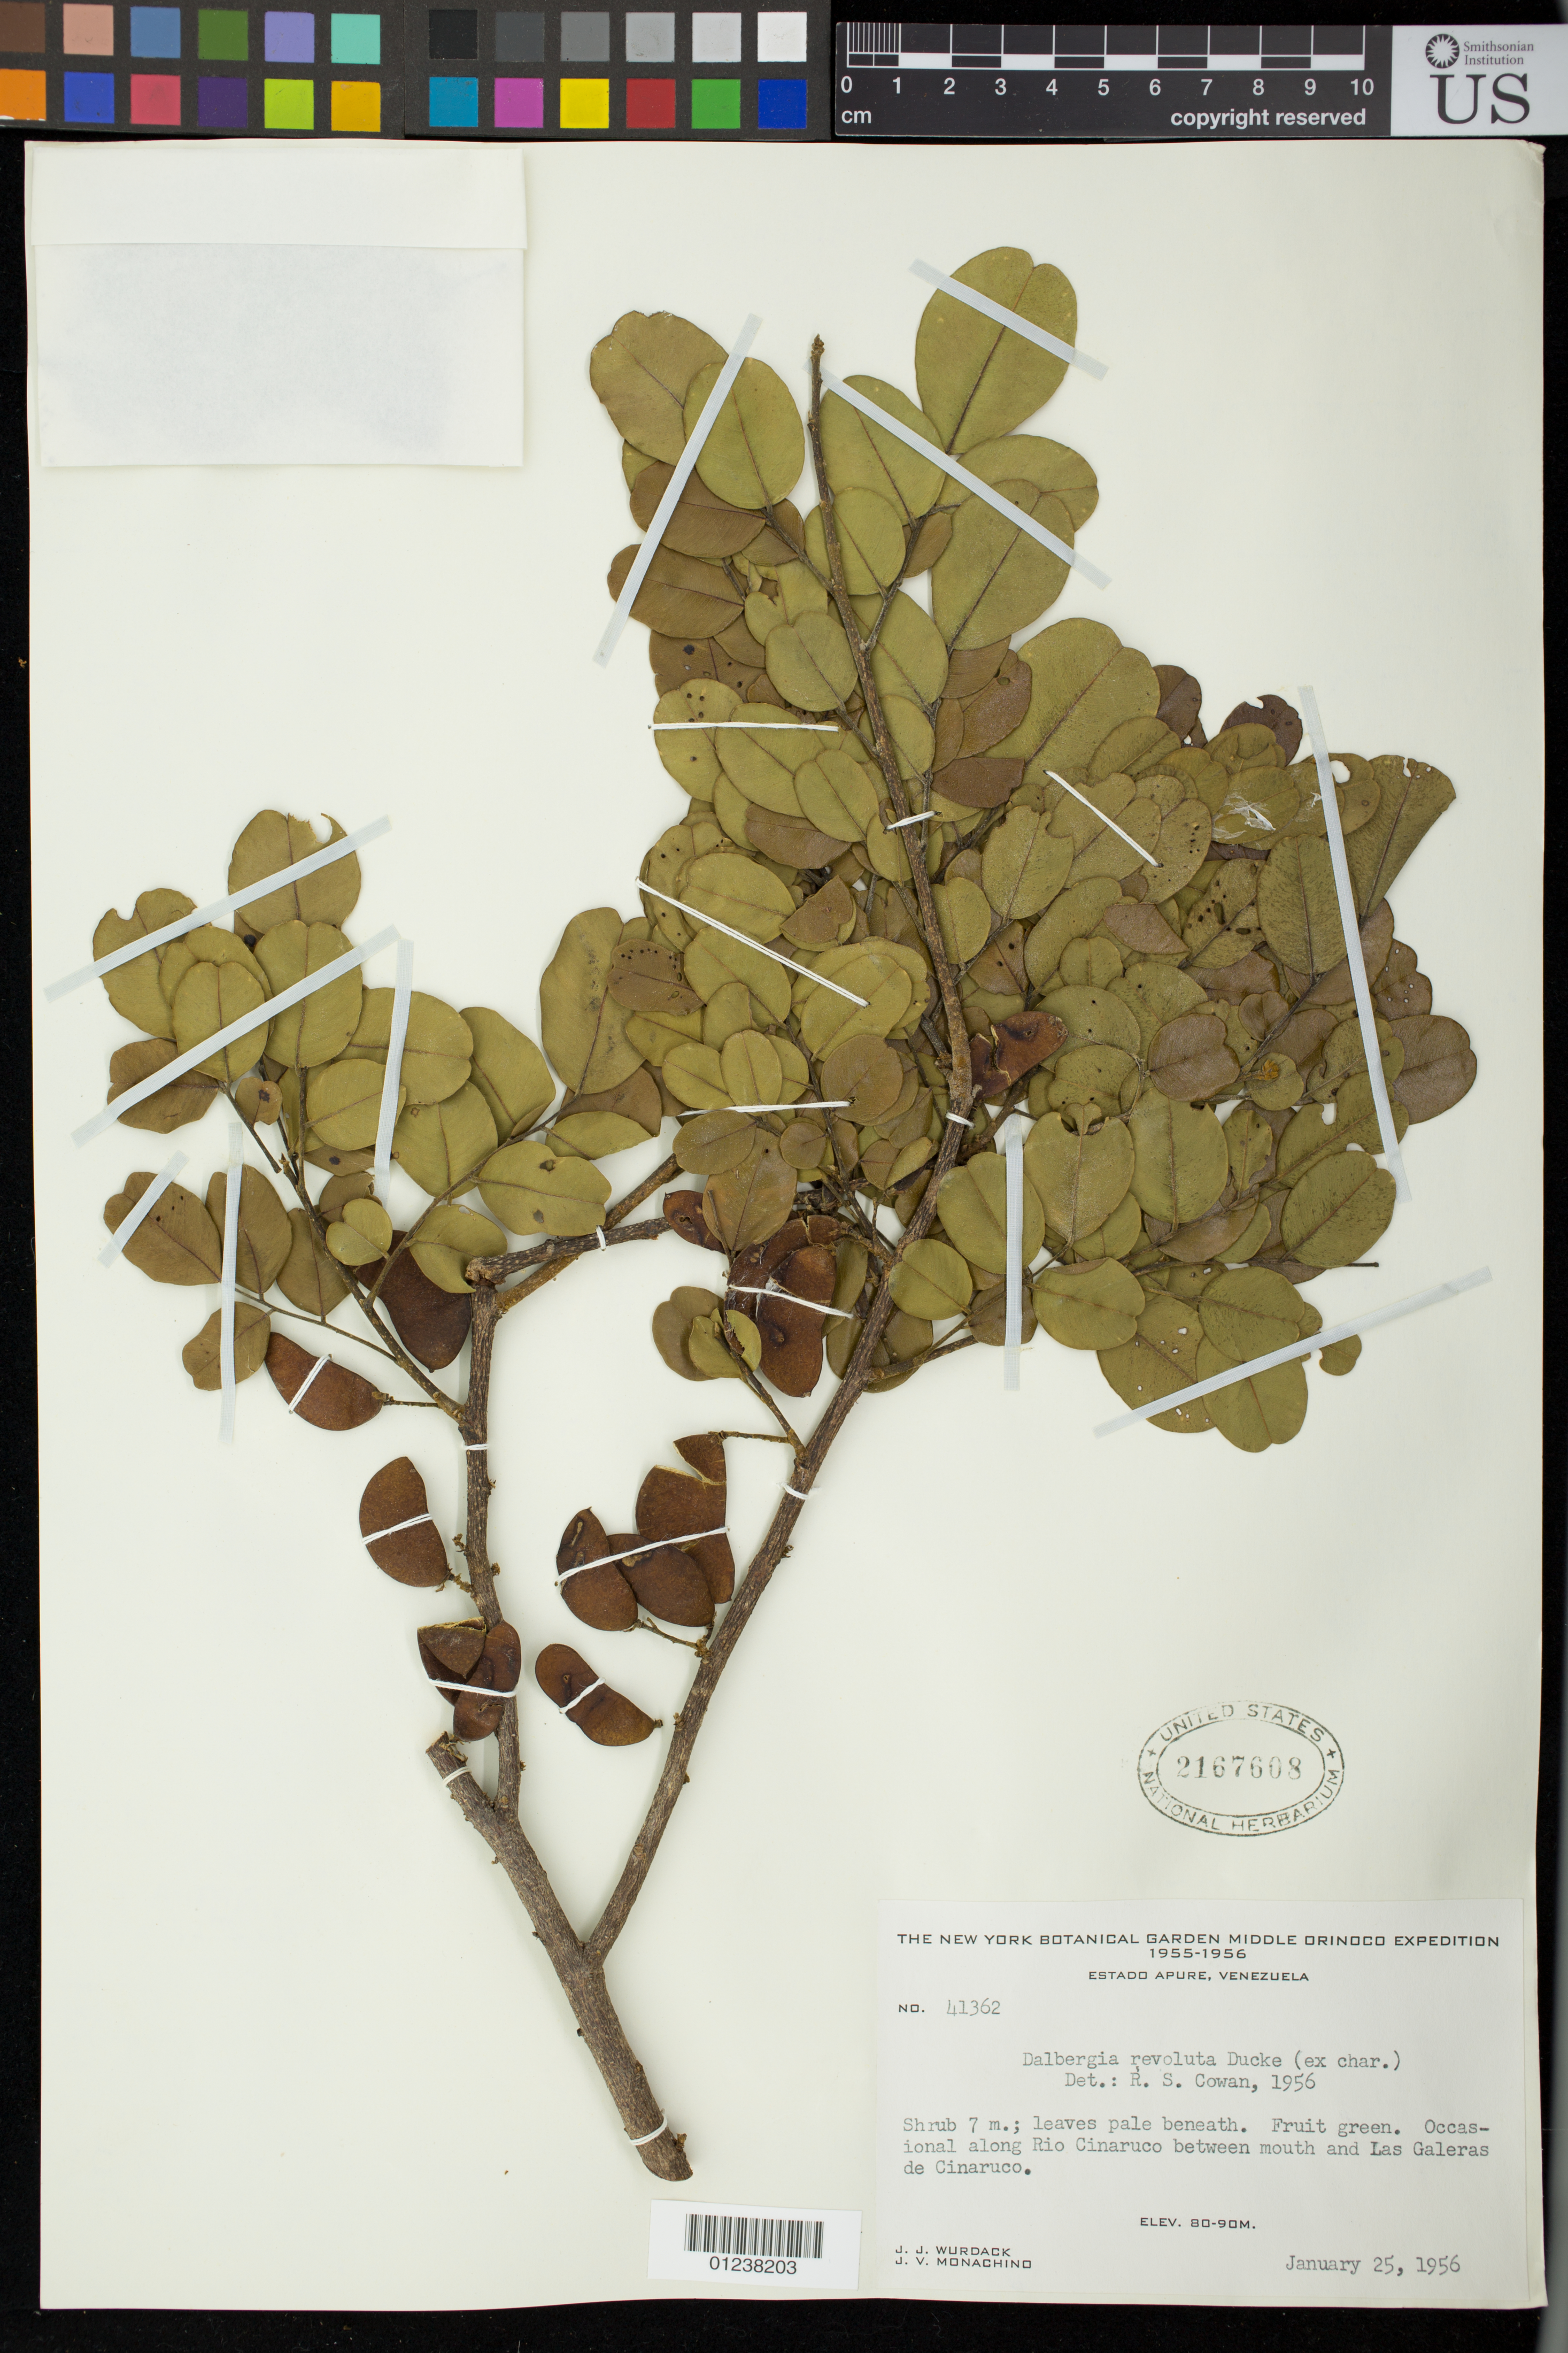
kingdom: Plantae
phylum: Tracheophyta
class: Magnoliopsida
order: Fabales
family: Fabaceae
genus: Dalbergia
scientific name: Dalbergia glauca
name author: (Desv.) Amshoff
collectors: J. J. Wurdack & J. V. Monachino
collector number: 41362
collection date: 1956-01-25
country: Venezuela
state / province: Apure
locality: Along Rio Cinaruco between mouth and Las Galeras de Cinaruco.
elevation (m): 80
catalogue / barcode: US 2167608